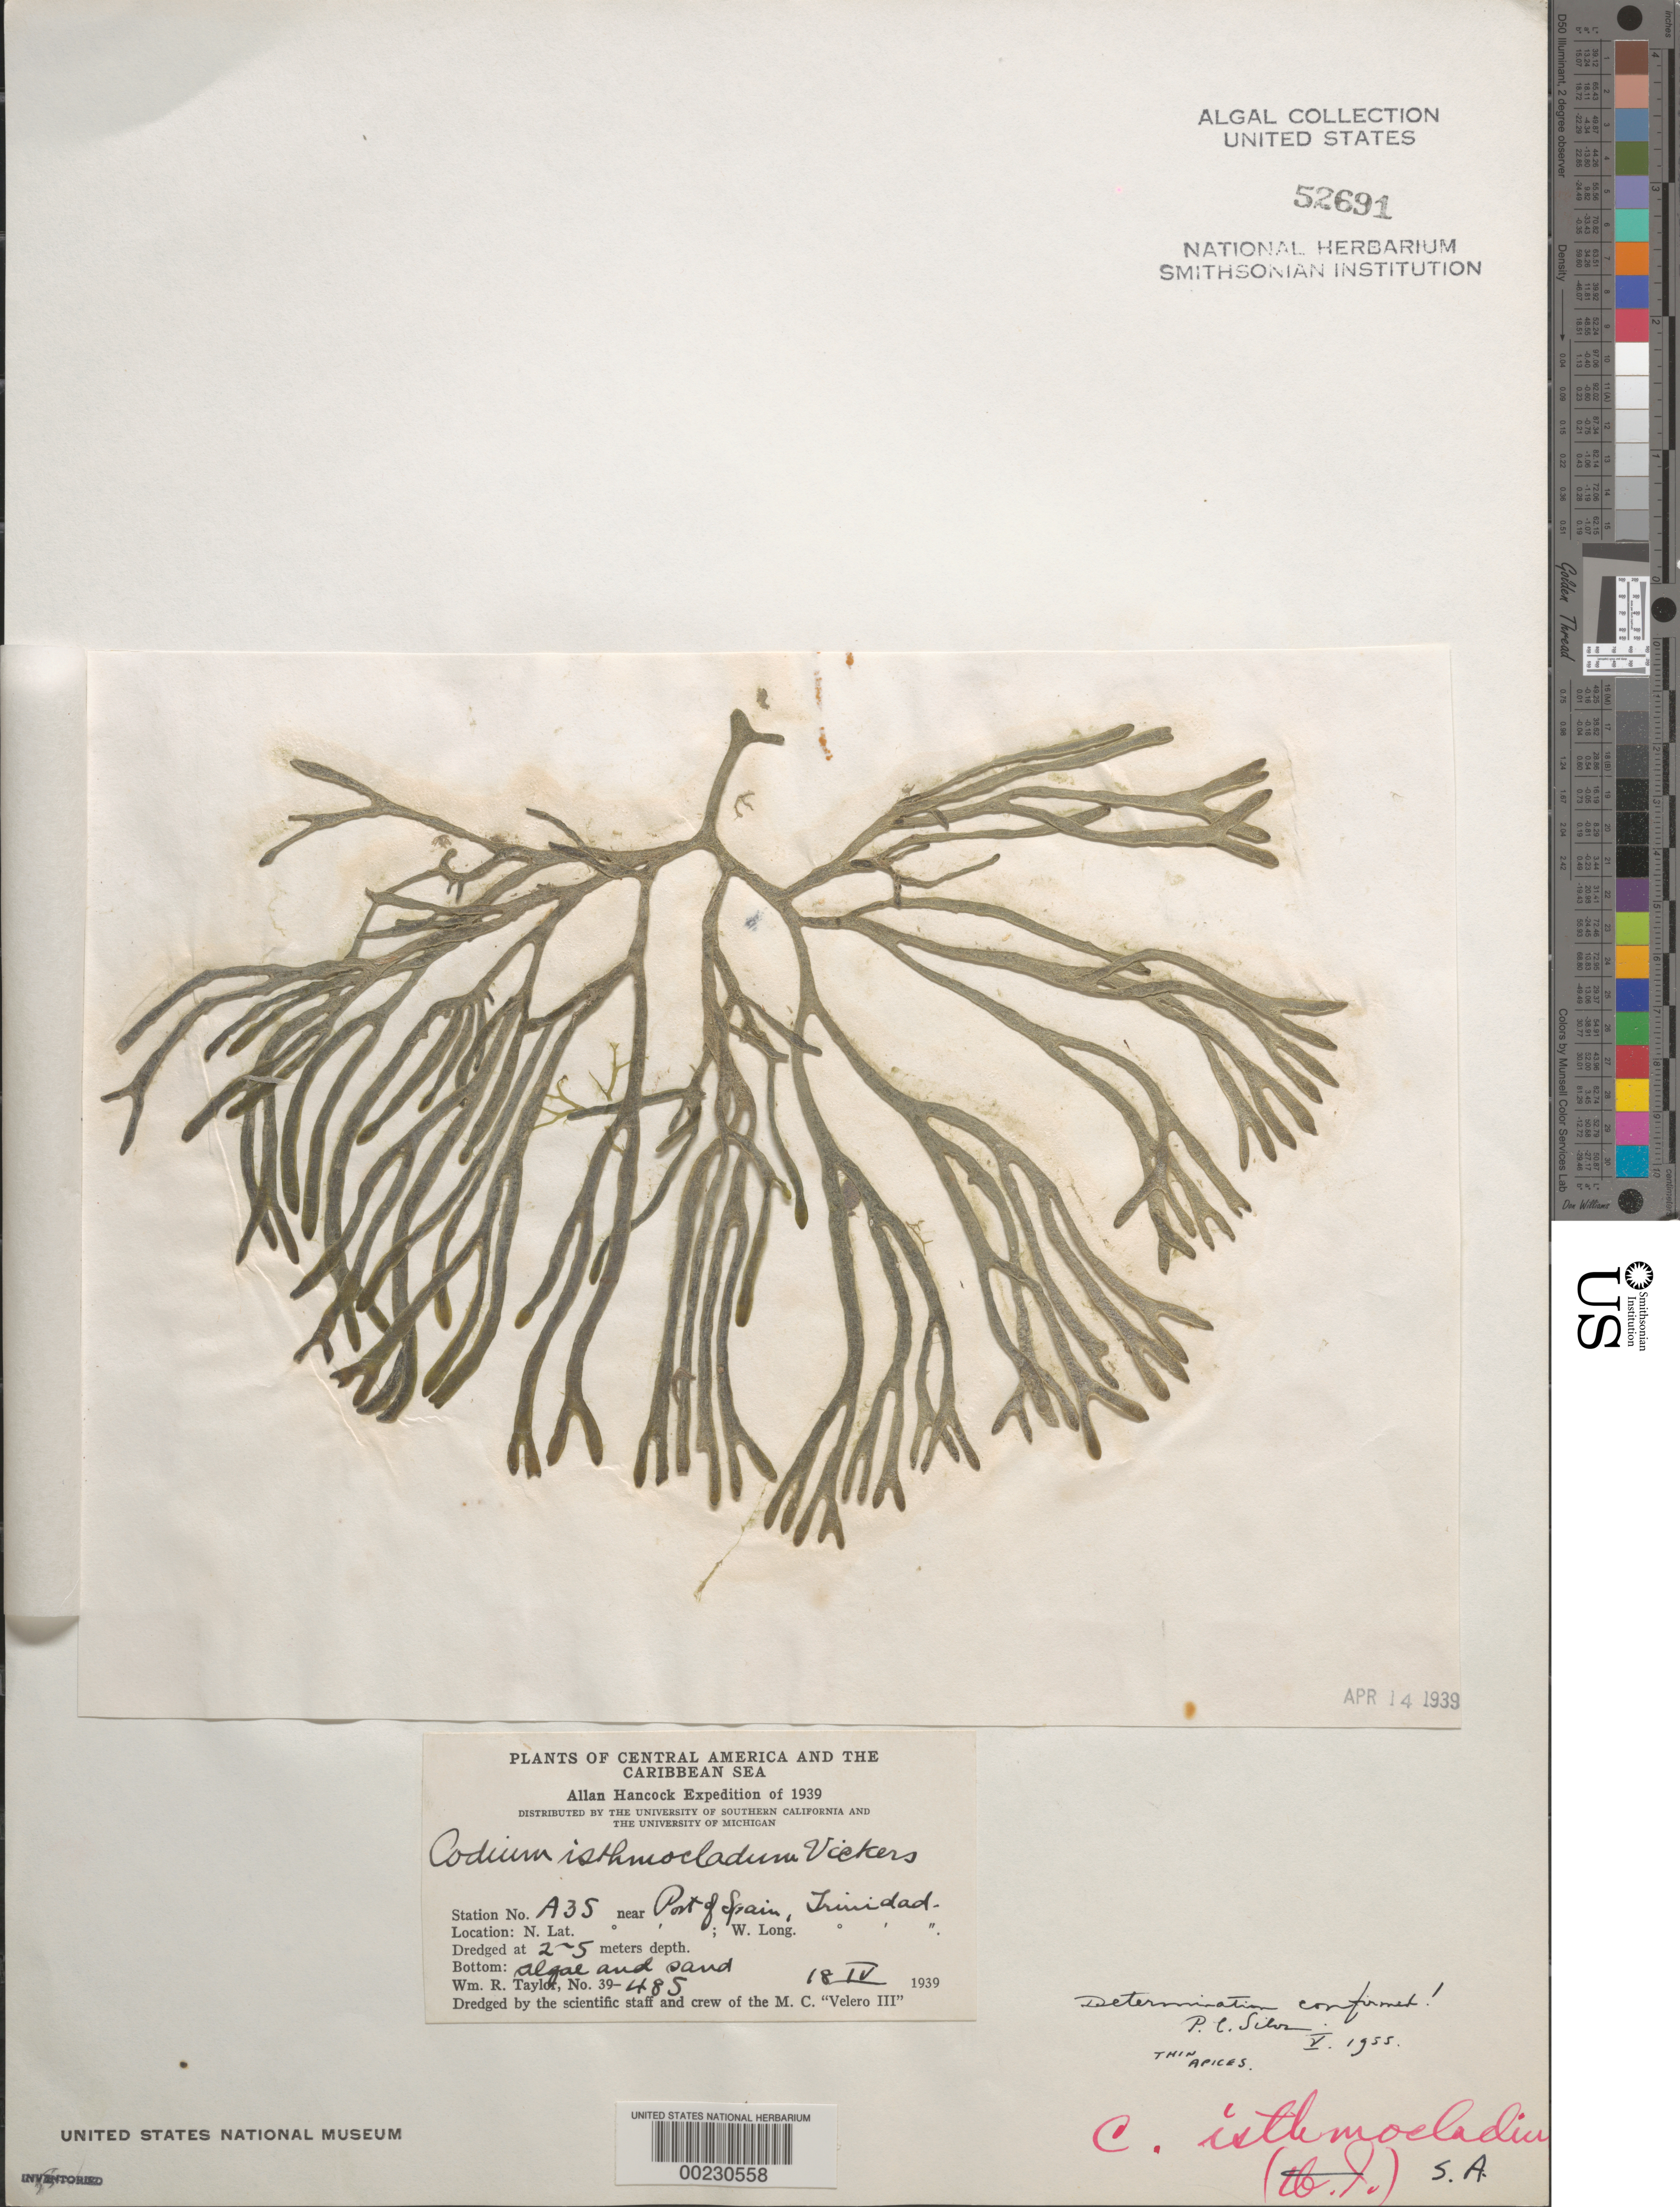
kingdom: Plantae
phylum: Chlorophyta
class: Ulvophyceae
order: Bryopsidales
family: Codiaceae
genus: Codium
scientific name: Codium isthmocladum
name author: Vickers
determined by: Silva, P. C.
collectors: W. R. Taylor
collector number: WRT 39-485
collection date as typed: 18 Apr 1939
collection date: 1939-04-18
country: Trinidad and Tobago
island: Trinidad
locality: Port of Spain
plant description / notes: Allan Hancock Expedition of 1939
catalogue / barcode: US 52691